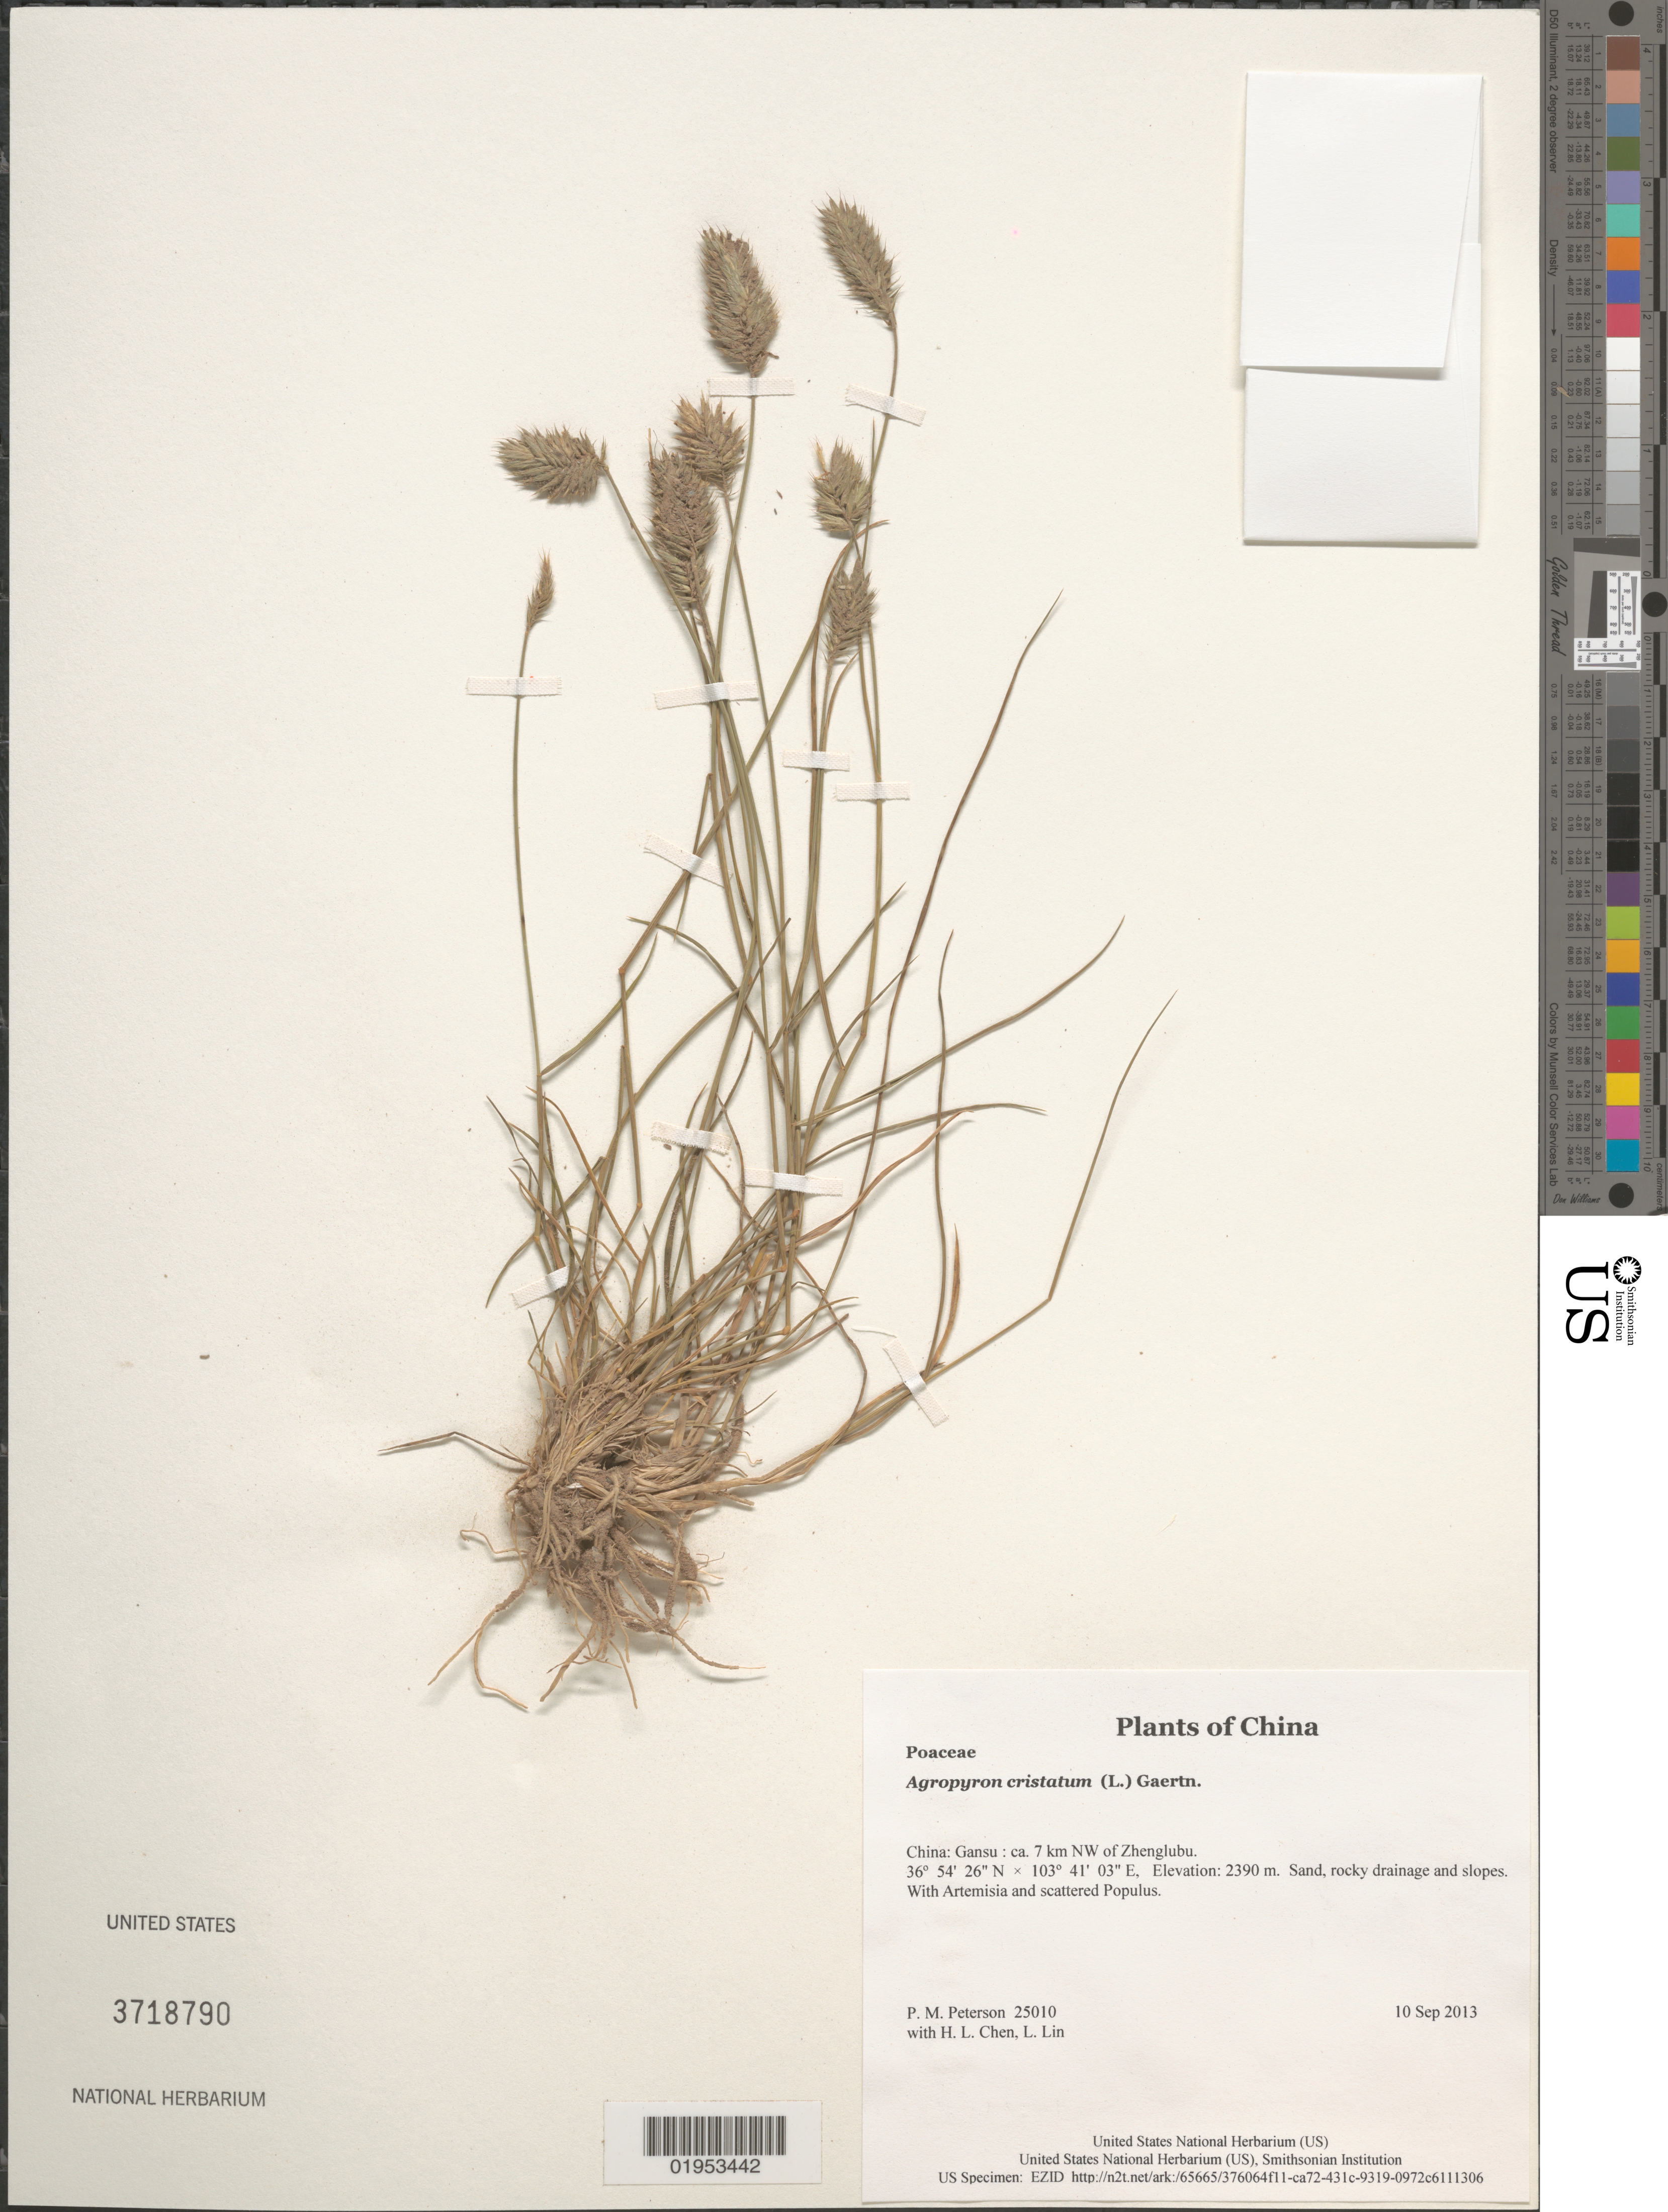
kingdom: Plantae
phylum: Tracheophyta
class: Liliopsida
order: Poales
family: Poaceae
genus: Agropyron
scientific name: Agropyron cristatum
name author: (L.) Gaertn.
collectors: P. M. Peterson, H. L. Chen & L. Lin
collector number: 25010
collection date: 2013-09-10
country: China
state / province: Gansu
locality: ca. 7 km NW of Zhenglubu.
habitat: Sand, rocky drainage and slopes.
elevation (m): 2390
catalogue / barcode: US 3718790